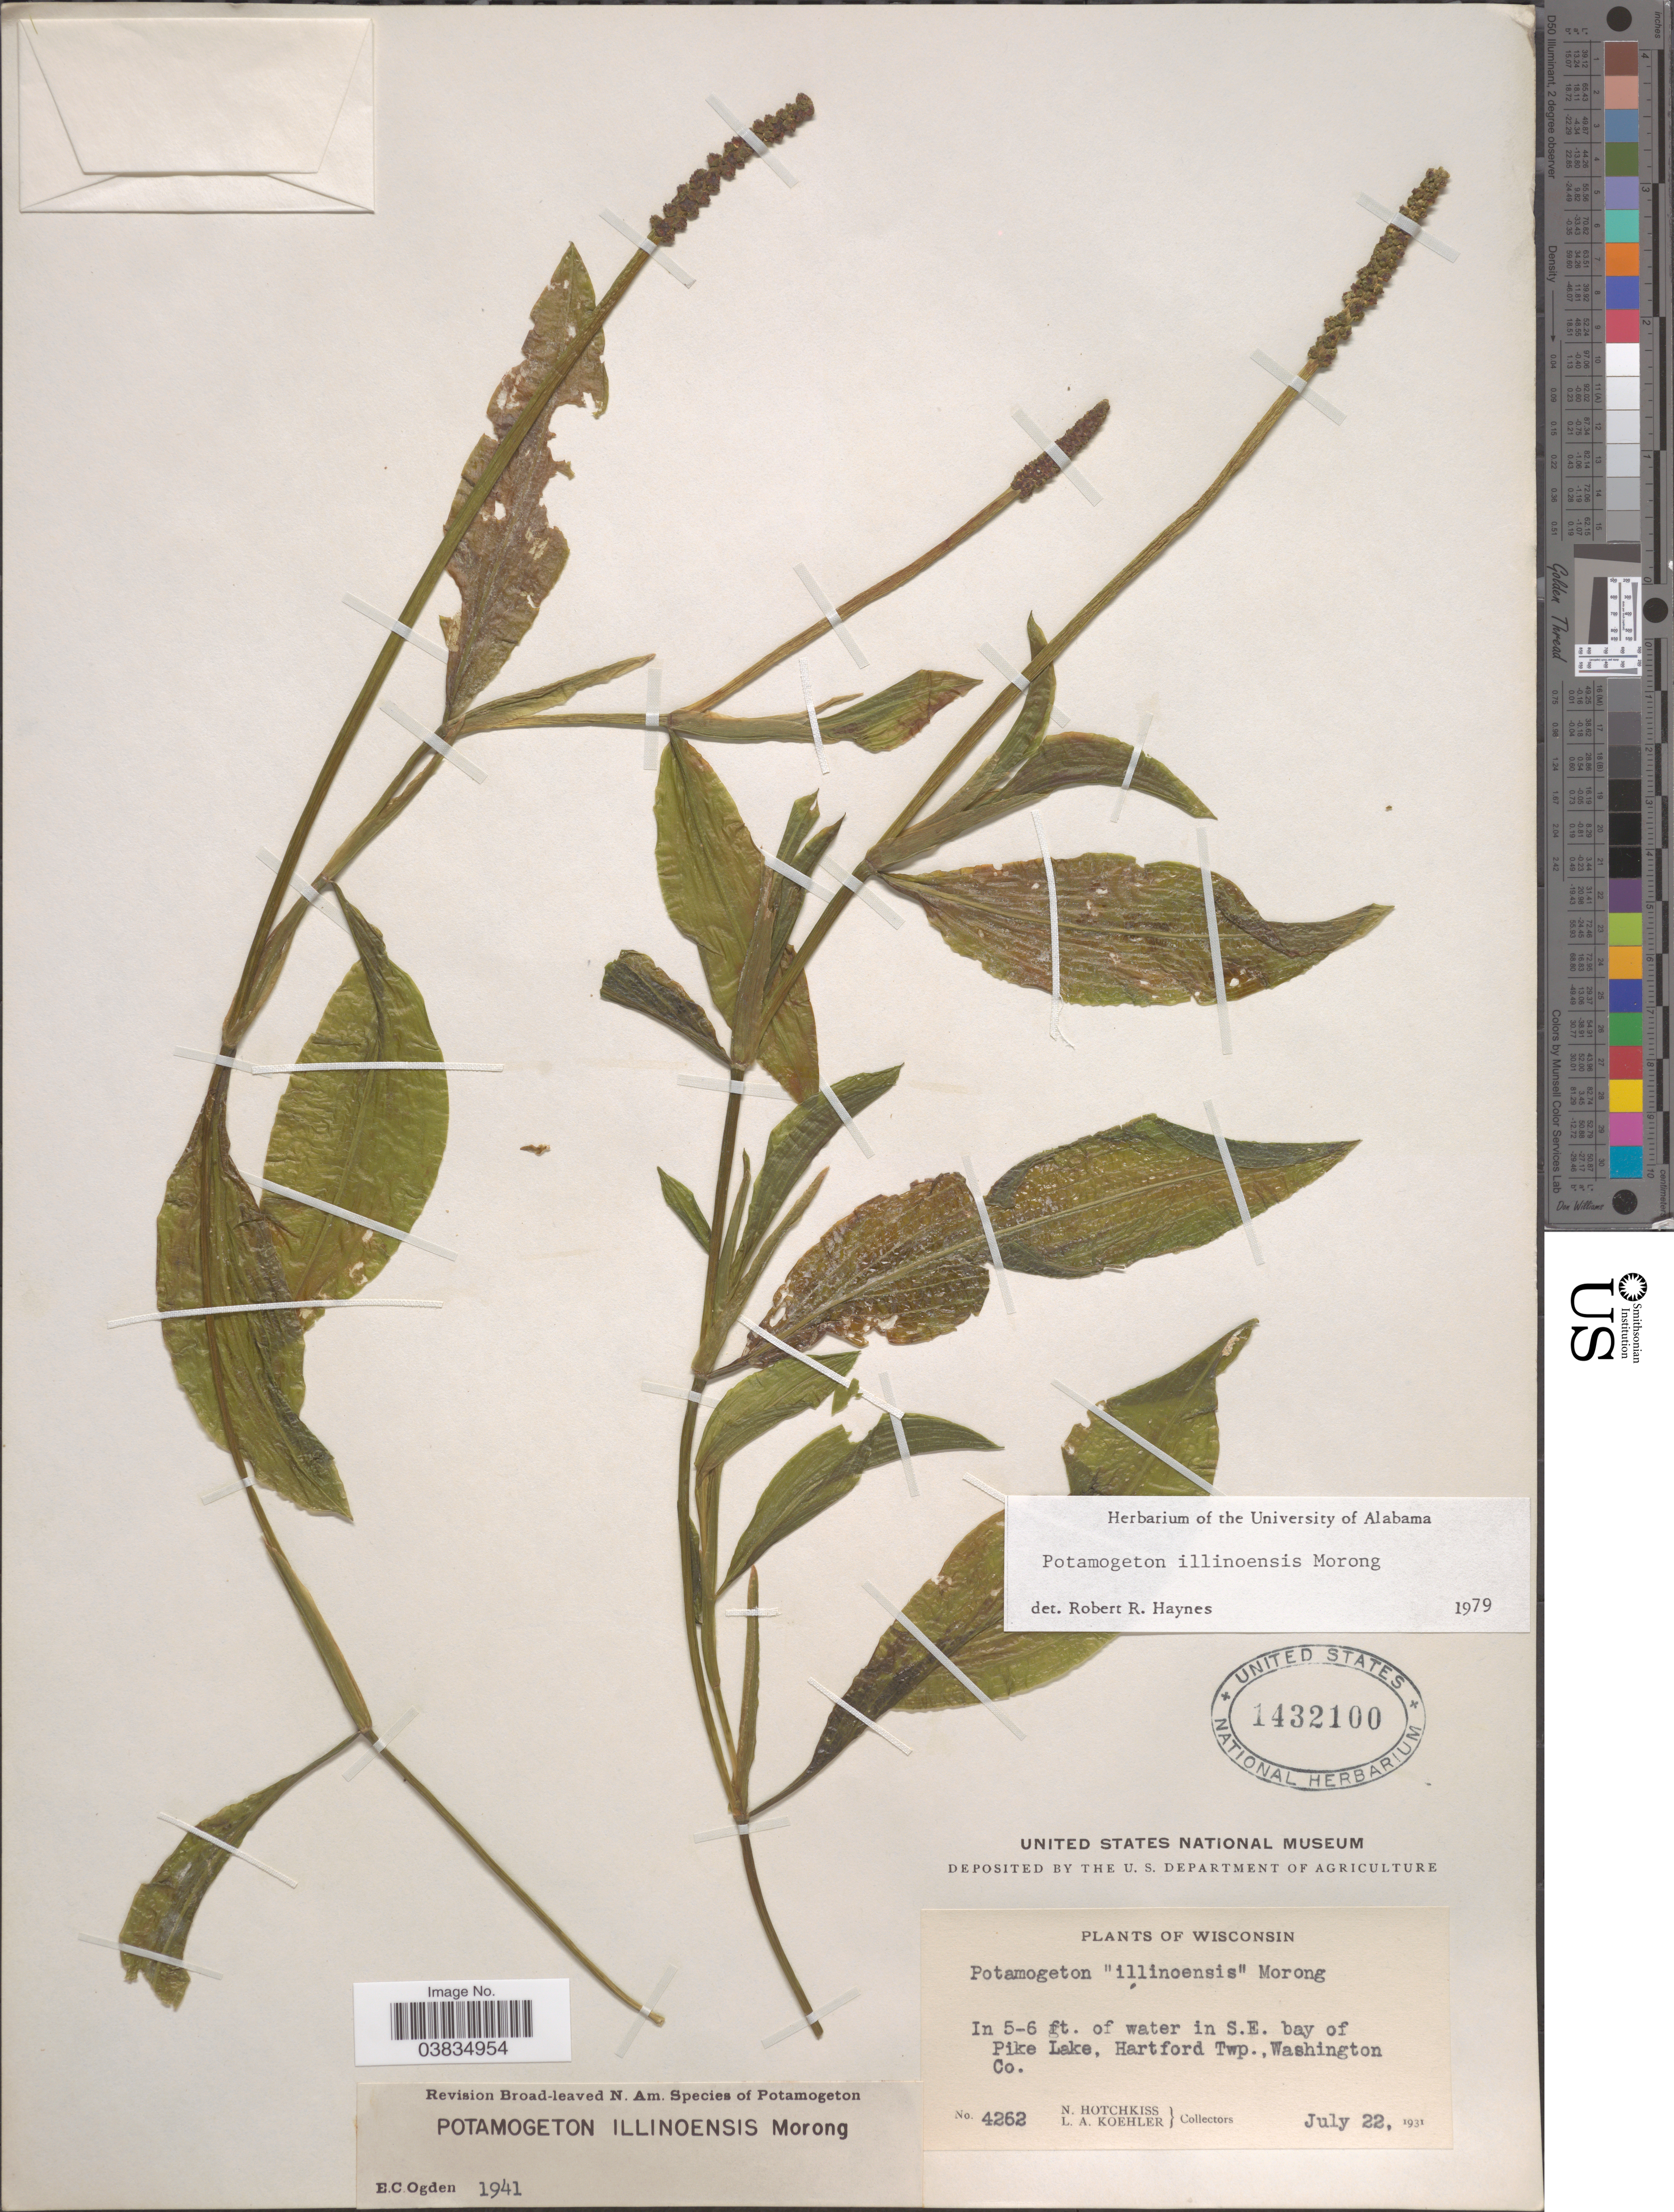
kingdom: Plantae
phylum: Tracheophyta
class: Liliopsida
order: Alismatales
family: Potamogetonaceae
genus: Potamogeton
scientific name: Potamogeton illinoensis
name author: Morong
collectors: N. Hotchkiss & L. Koehler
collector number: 4262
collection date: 1931-07-22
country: United States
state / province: Wisconsin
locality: In S.E. bay of Pike Lake, Hartfort Twp., Washington Co.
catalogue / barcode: US 1432100